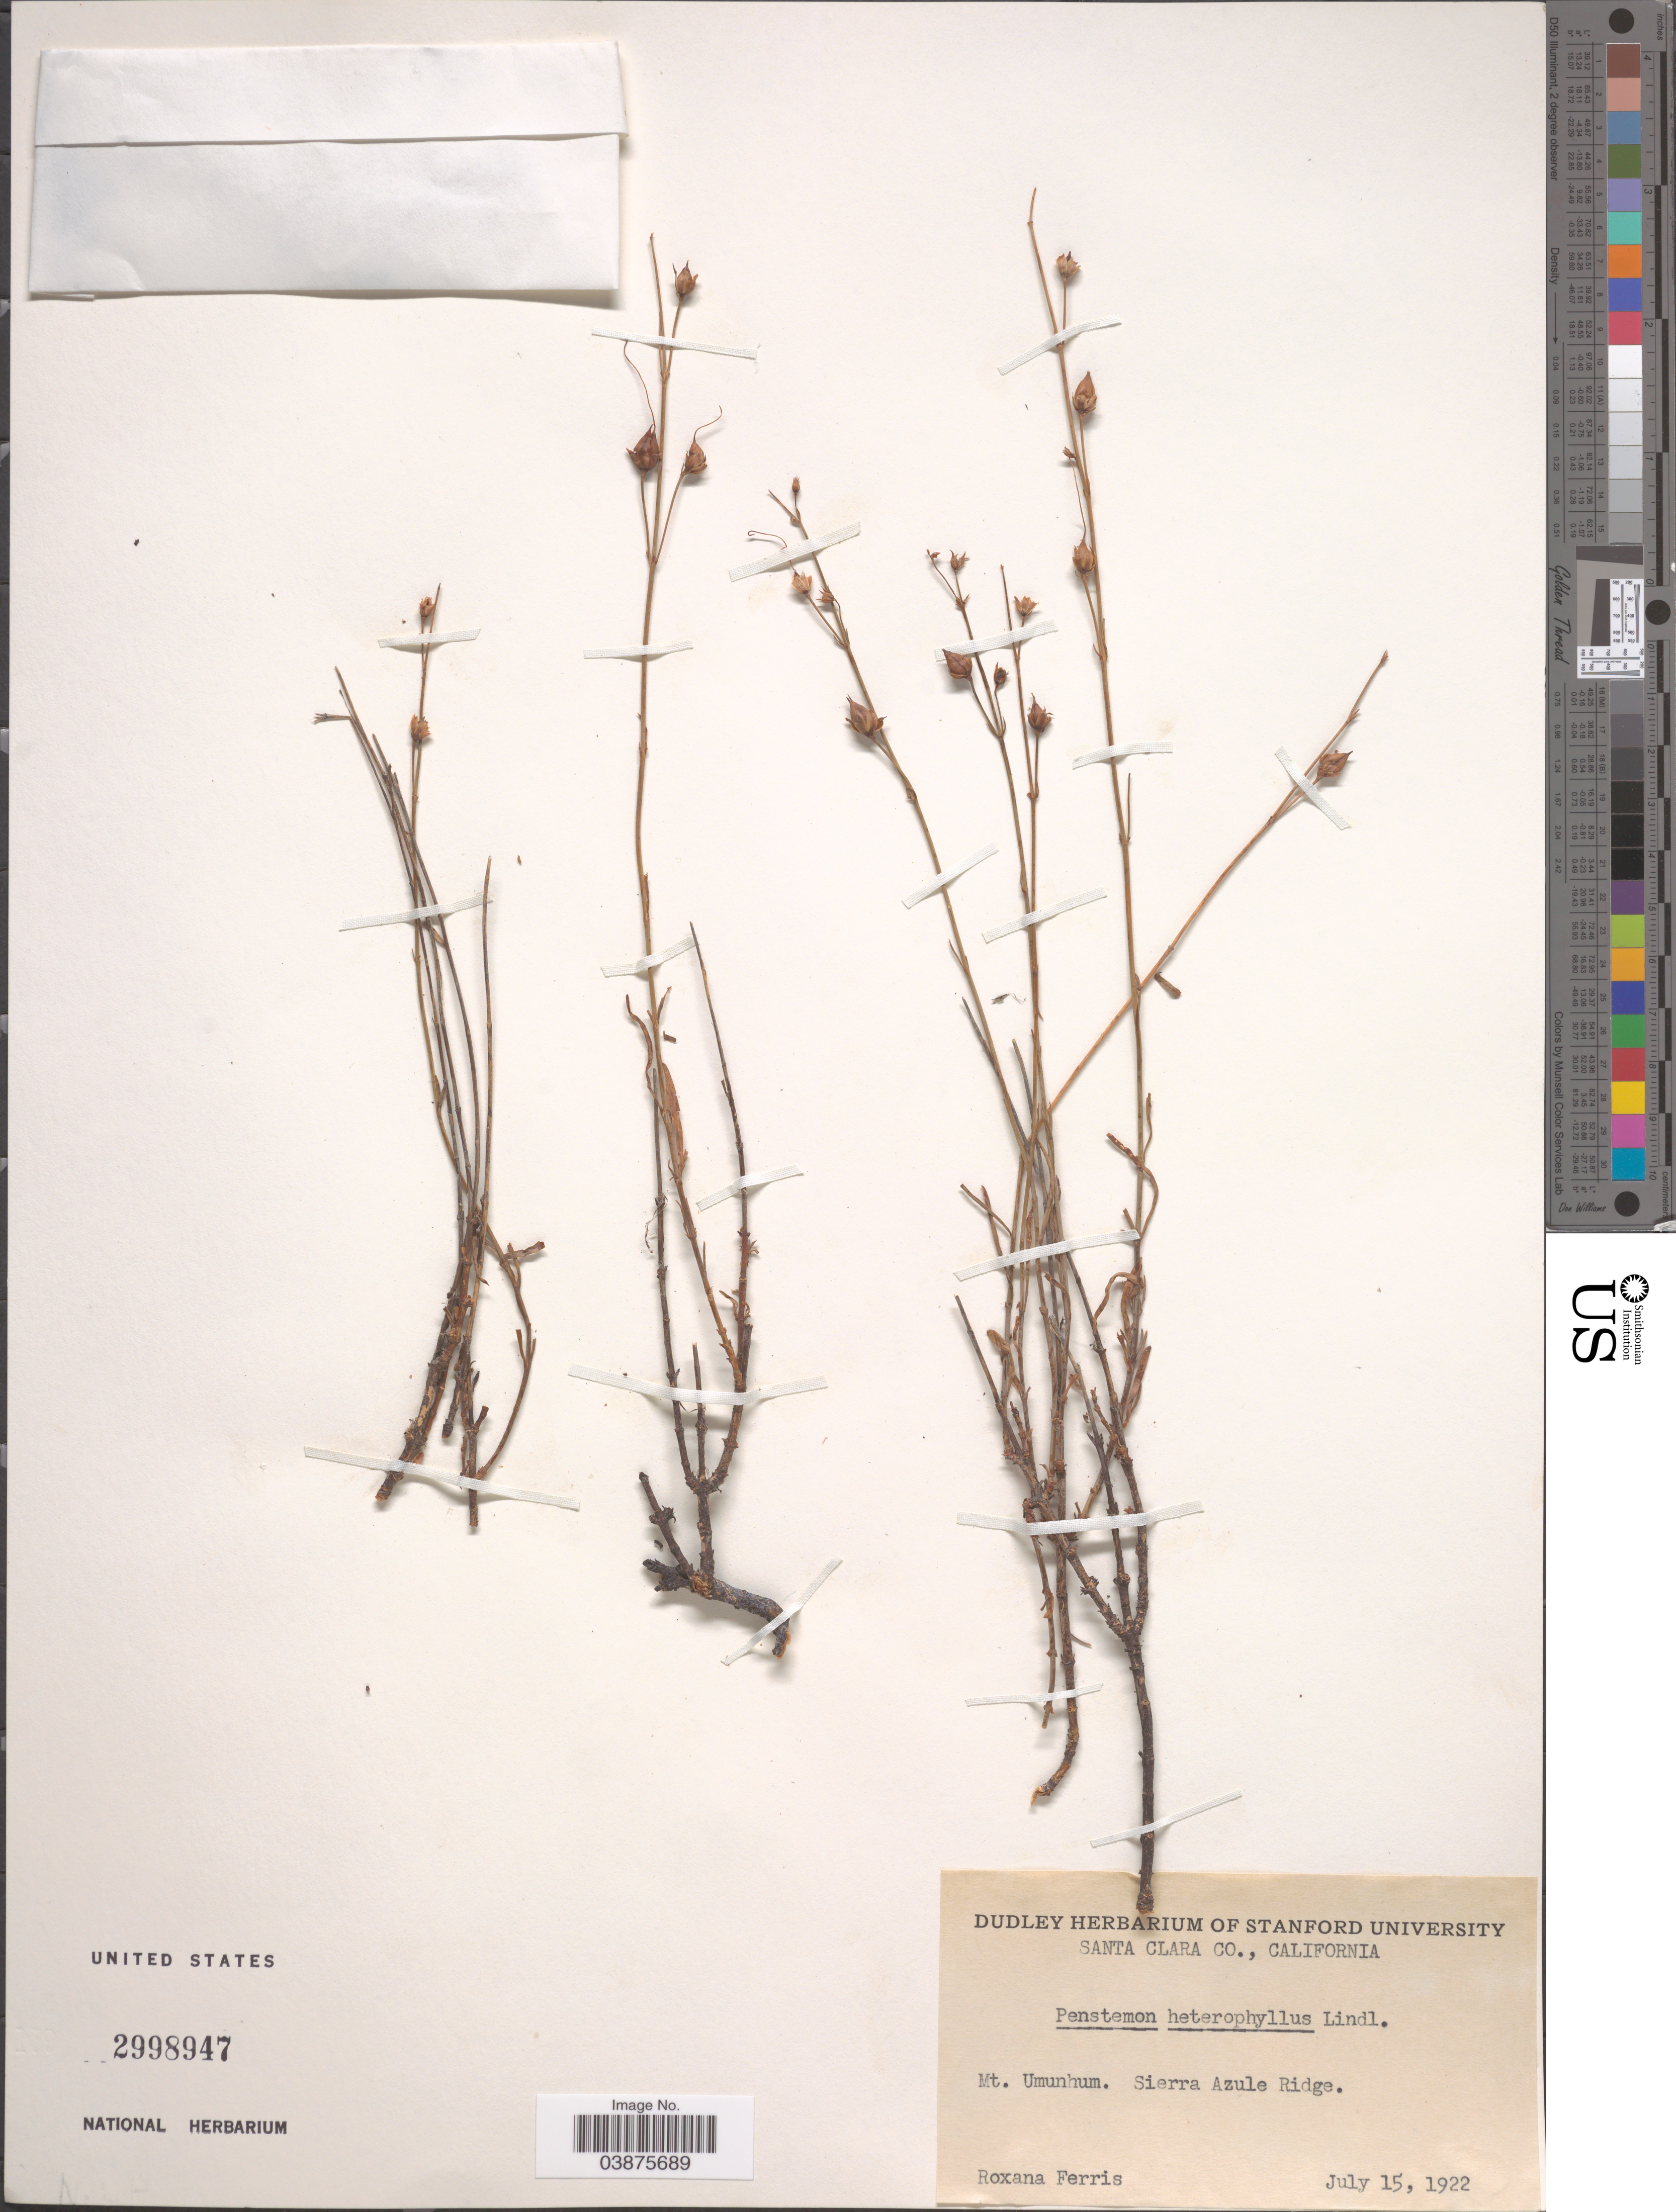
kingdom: Plantae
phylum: Tracheophyta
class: Magnoliopsida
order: Lamiales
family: Plantaginaceae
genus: Penstemon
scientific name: Penstemon heterophyllus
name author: Lindl.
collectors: R. S. Ferris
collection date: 1922-07-15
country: United States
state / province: California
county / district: Santa Clara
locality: Santa Clara Co. Mt. Umunhum. Sierra Azule Ridge.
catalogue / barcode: US 2998947